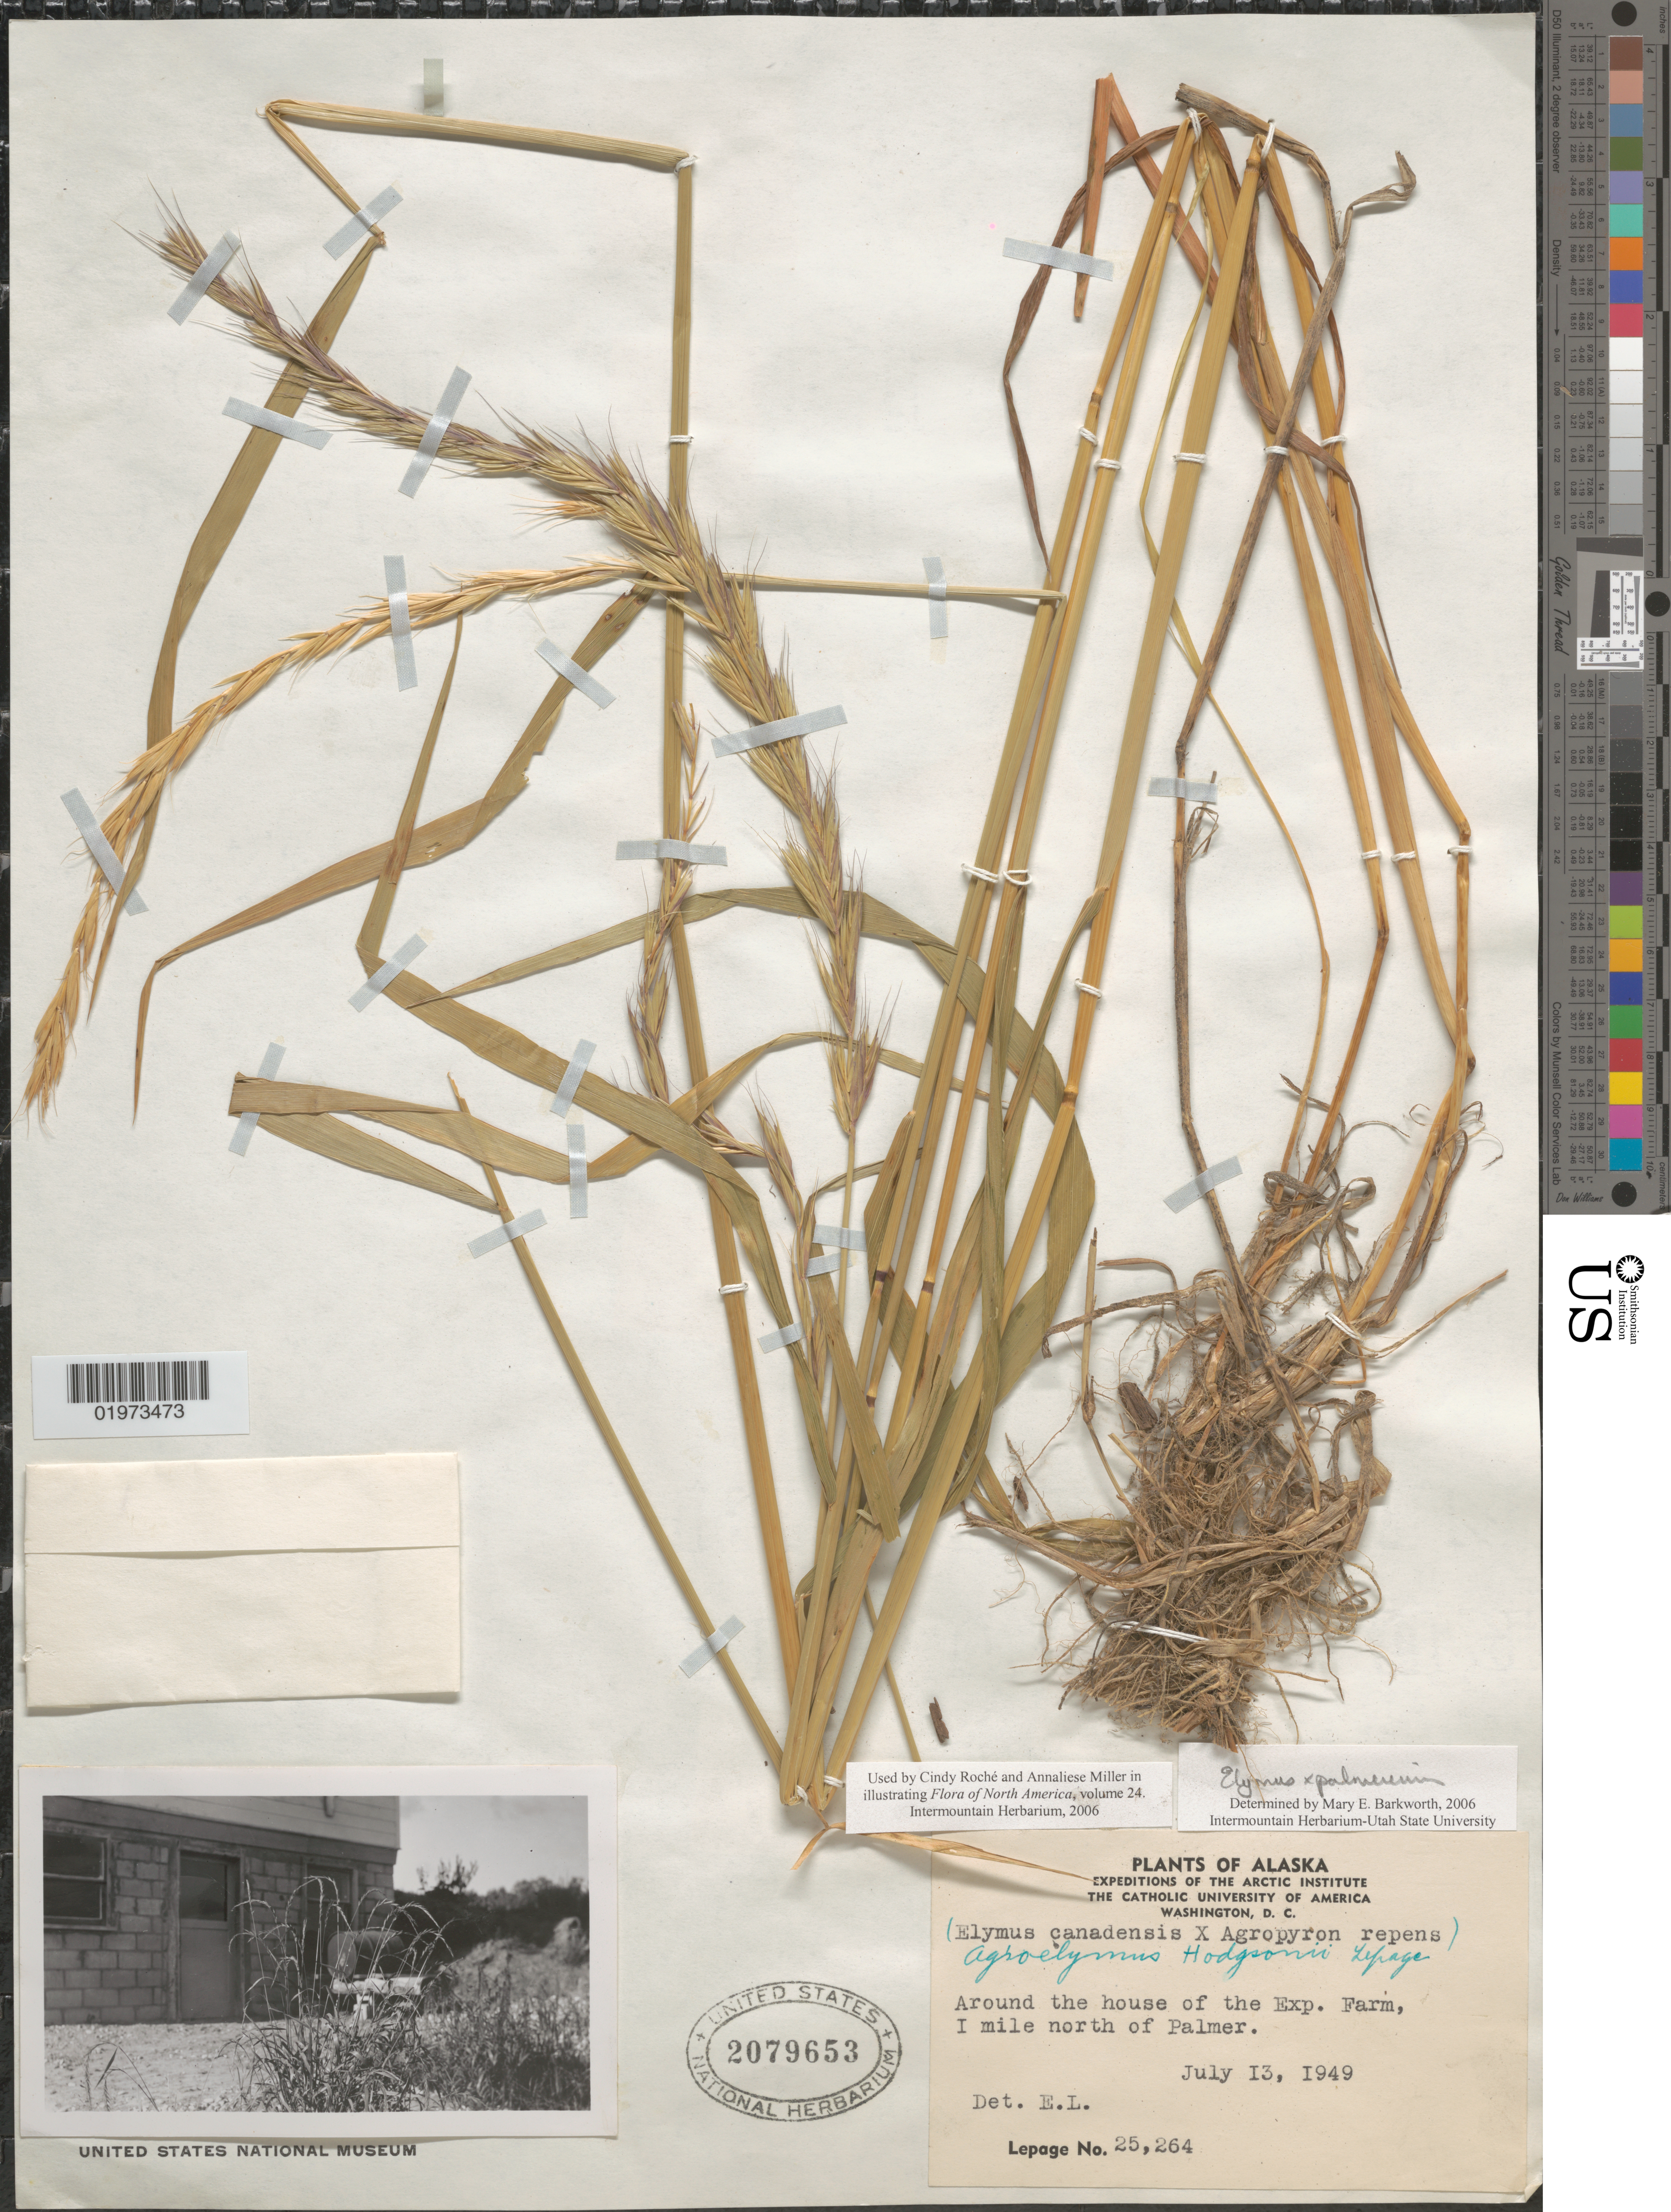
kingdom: Plantae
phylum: Tracheophyta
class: Liliopsida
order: Poales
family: Poaceae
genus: Elymus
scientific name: Elymus x palmerensis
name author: (Lepage) Barkworth & Dewey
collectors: -. LePage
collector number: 25264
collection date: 1949-07-13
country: United States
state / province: Alaska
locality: Expeditions of the Arctic Institute. Around the house of the Exp. Farm, 1 mile north of Palmer.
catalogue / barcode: US 2079653